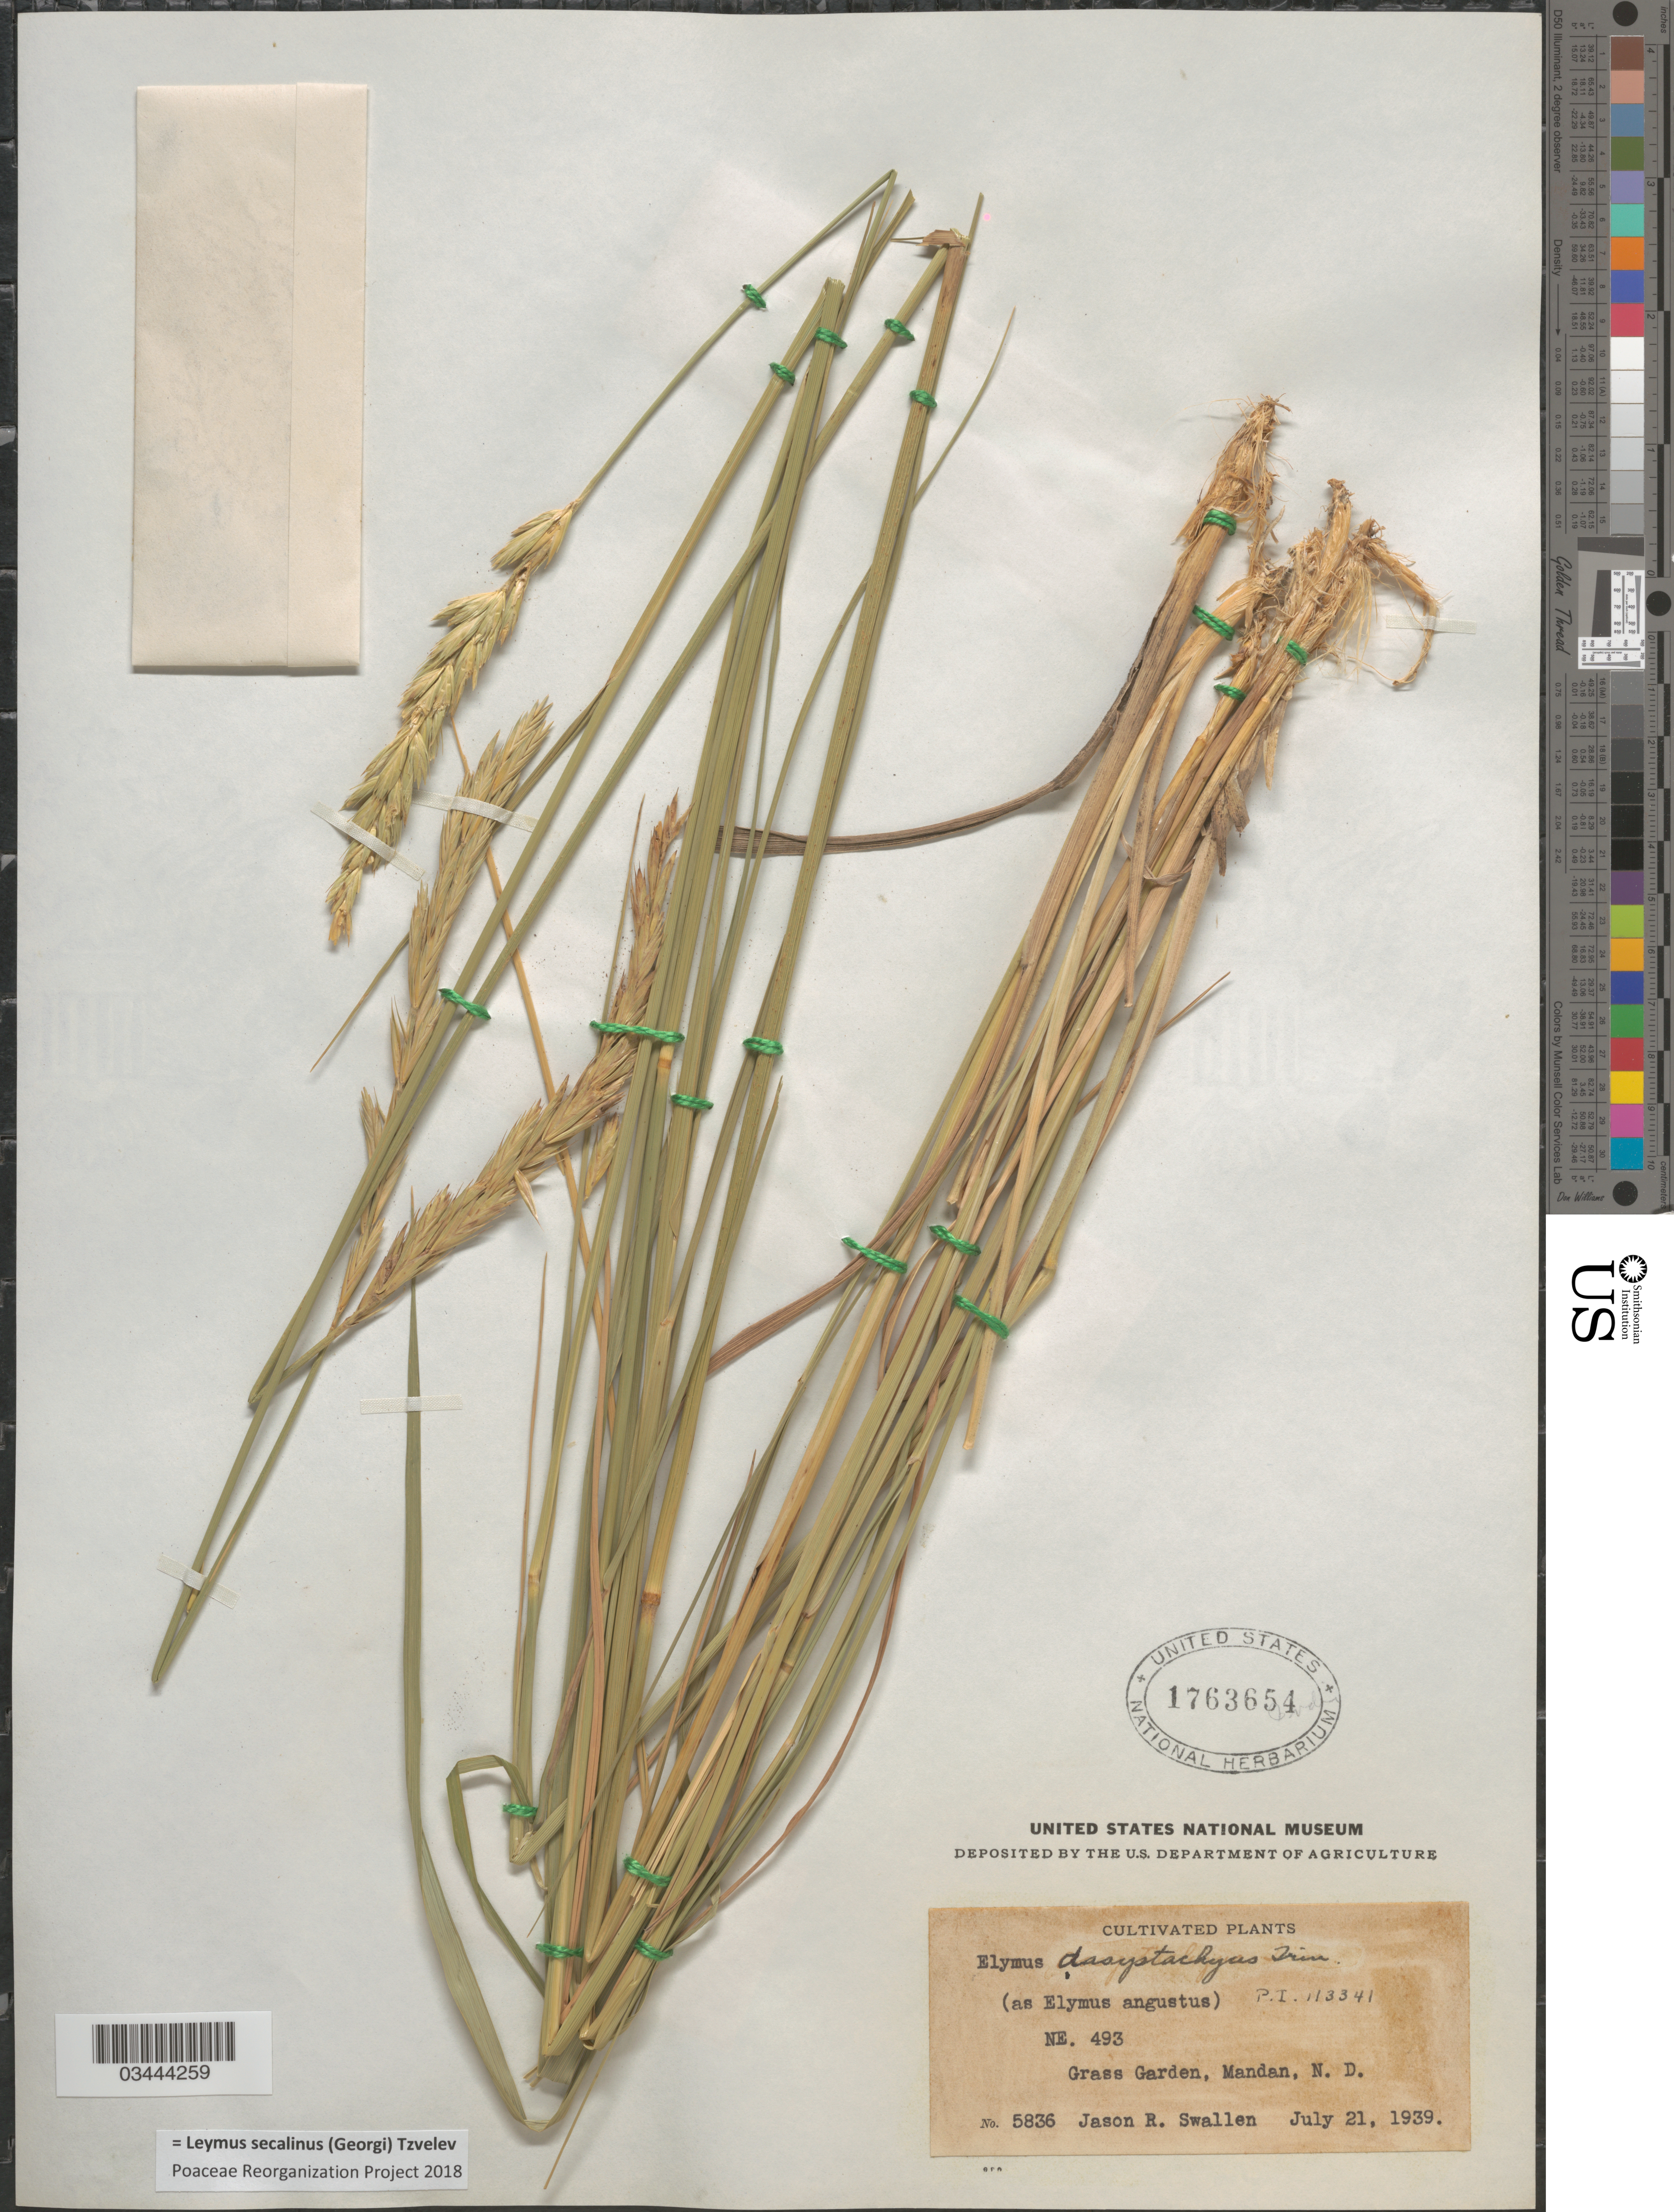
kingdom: Plantae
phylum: Tracheophyta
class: Liliopsida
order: Poales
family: Poaceae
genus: Leymus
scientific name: Leymus secalinus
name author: (Georgi) Tzvelev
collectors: J. R. Swallen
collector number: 5836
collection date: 1939-07-21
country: United States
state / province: North Dakota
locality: Grass Garden, Mandan.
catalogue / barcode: US 1763654